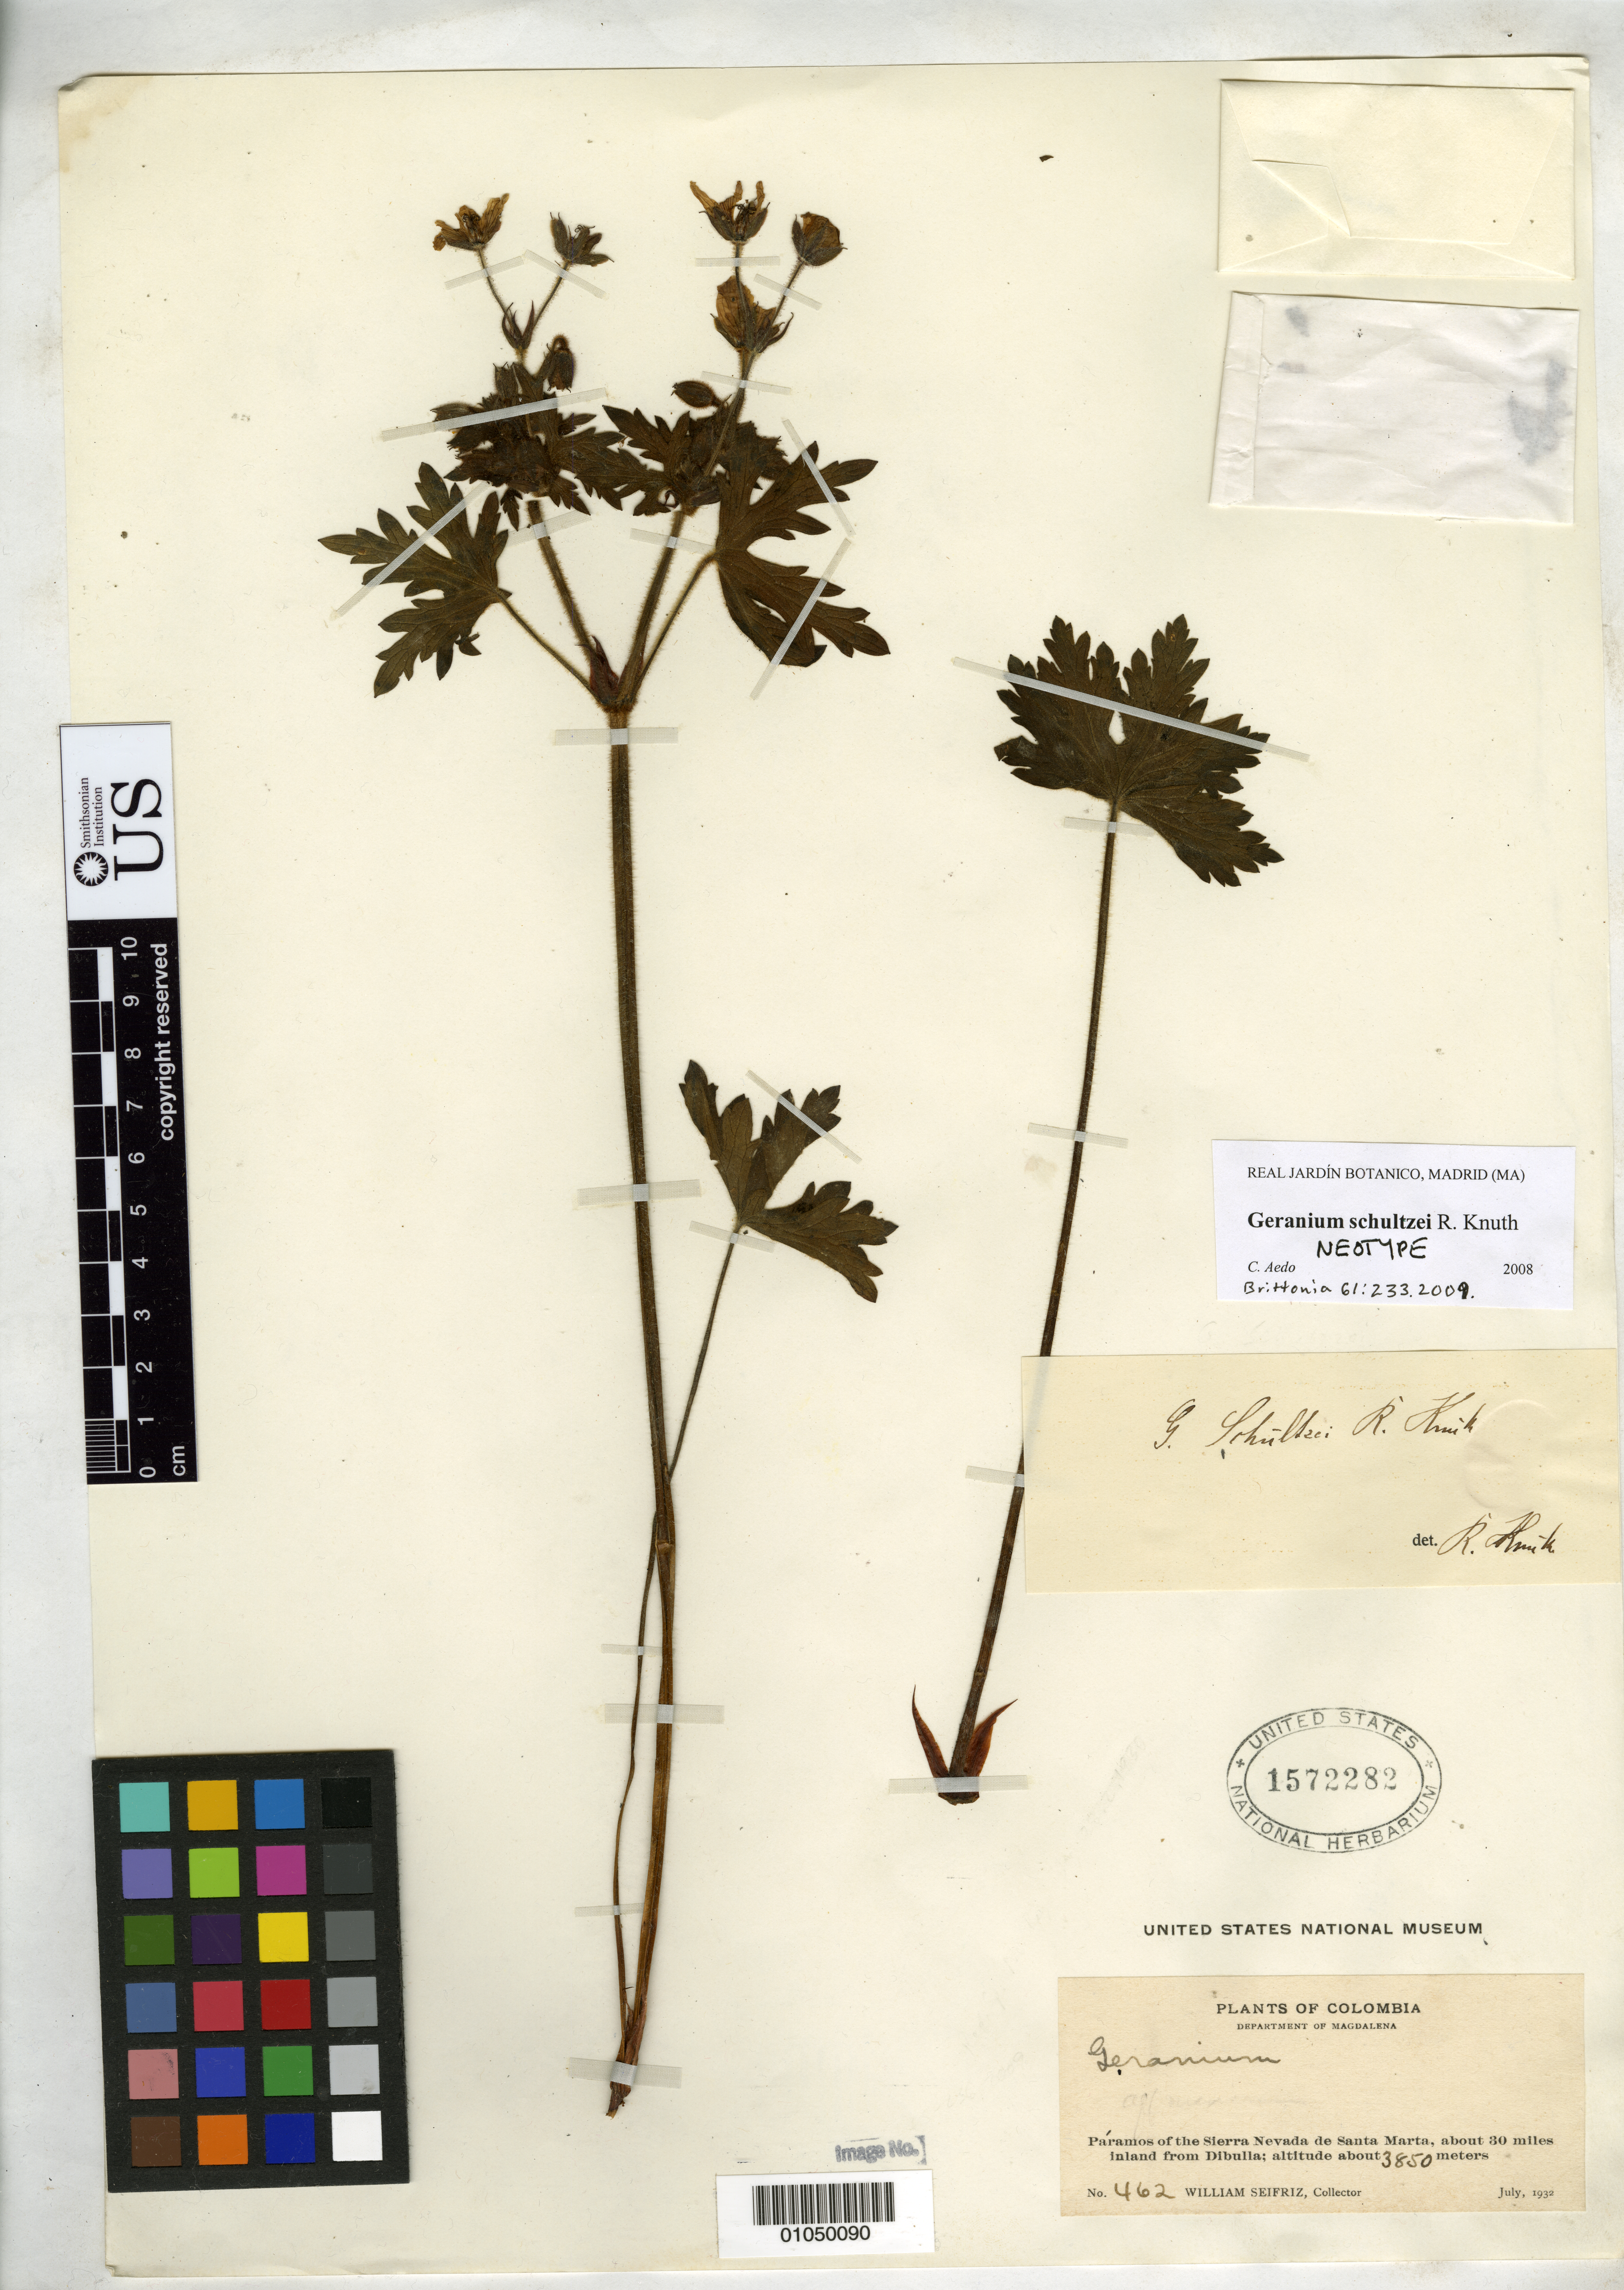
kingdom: Plantae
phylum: Tracheophyta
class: Magnoliopsida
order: Geraniales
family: Geraniaceae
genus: Geranium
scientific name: Geranium schultzei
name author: R. Knuth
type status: Neotype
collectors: W. Seifriz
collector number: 462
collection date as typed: Jul 1932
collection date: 1932-07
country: Colombia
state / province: Magdalena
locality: Páramos of the Sierra Nevada de Santa Marta, about 30 miles inland from Dibulla.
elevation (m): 3850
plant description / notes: Original type is Schultze 1328 (B, destroyed).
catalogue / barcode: US 1572282